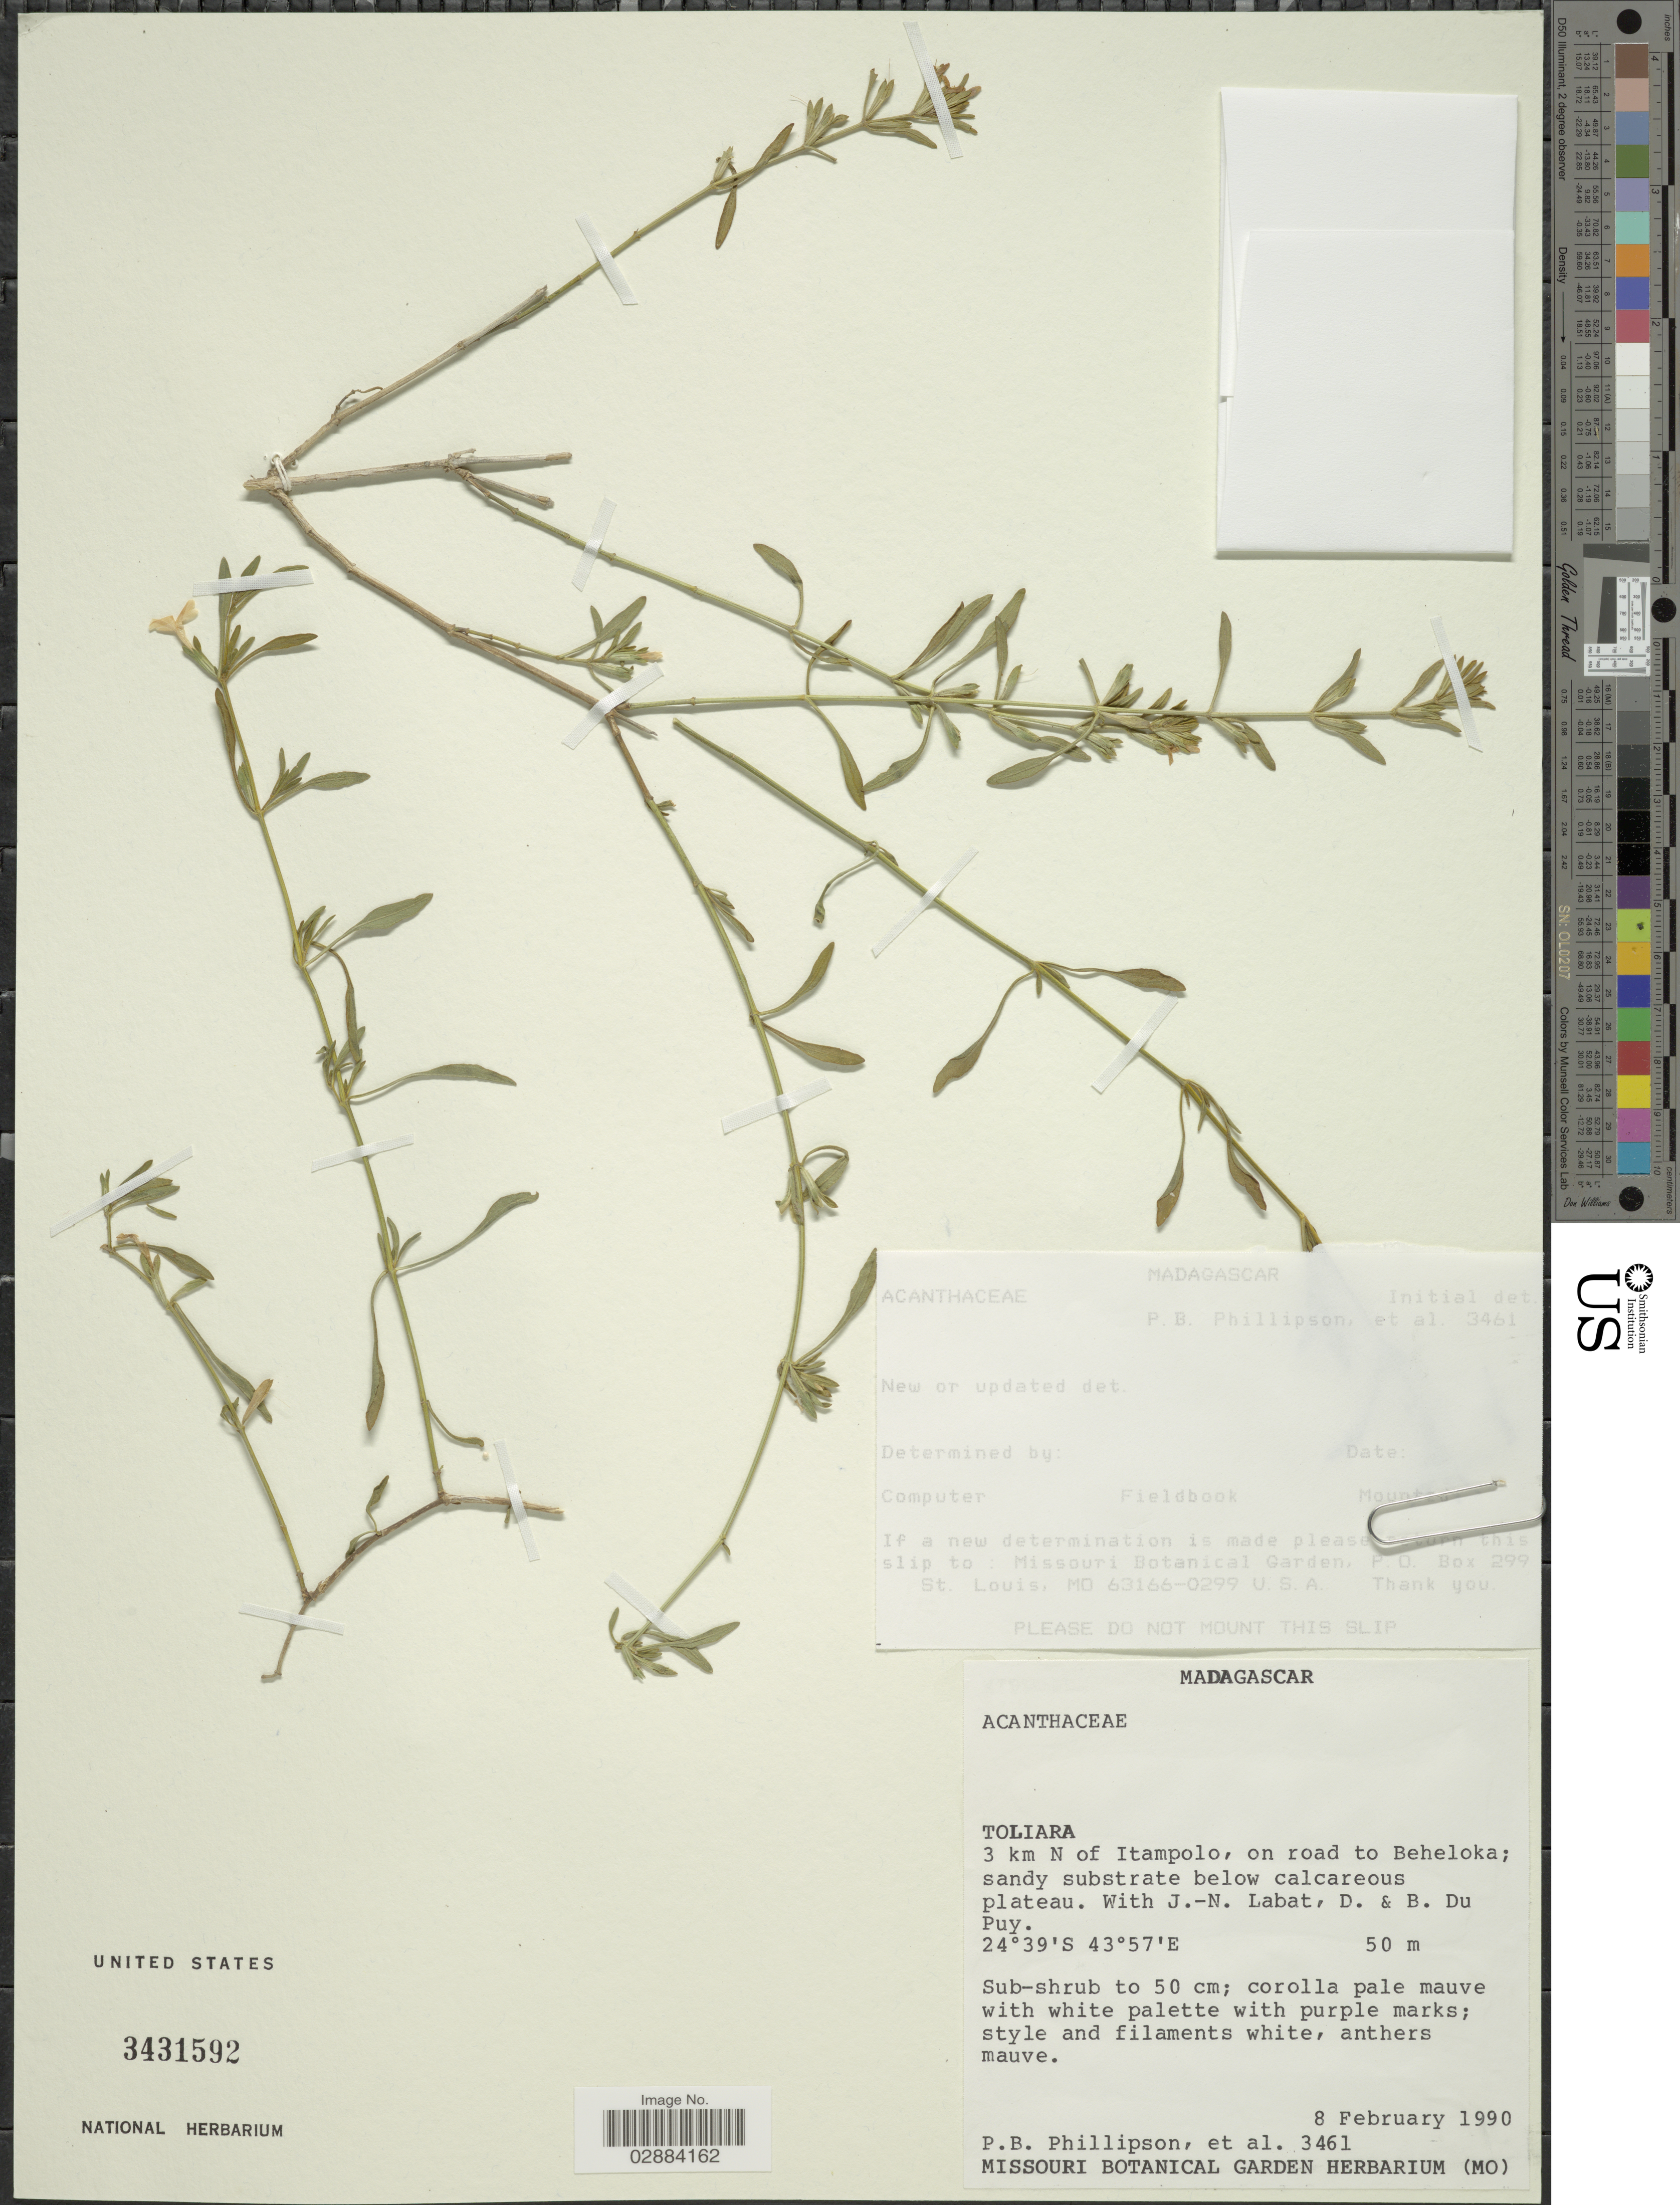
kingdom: Plantae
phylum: Tracheophyta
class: Magnoliopsida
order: Lamiales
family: Acanthaceae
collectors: P. B. Phillipson, J.-N. Labat & B. Du Puy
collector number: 3461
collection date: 1990-02-08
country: Madagascar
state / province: Atsimo-Andrefana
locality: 3 km N of Itampolo, on road to Beheloka.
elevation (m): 50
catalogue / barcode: US 3431592